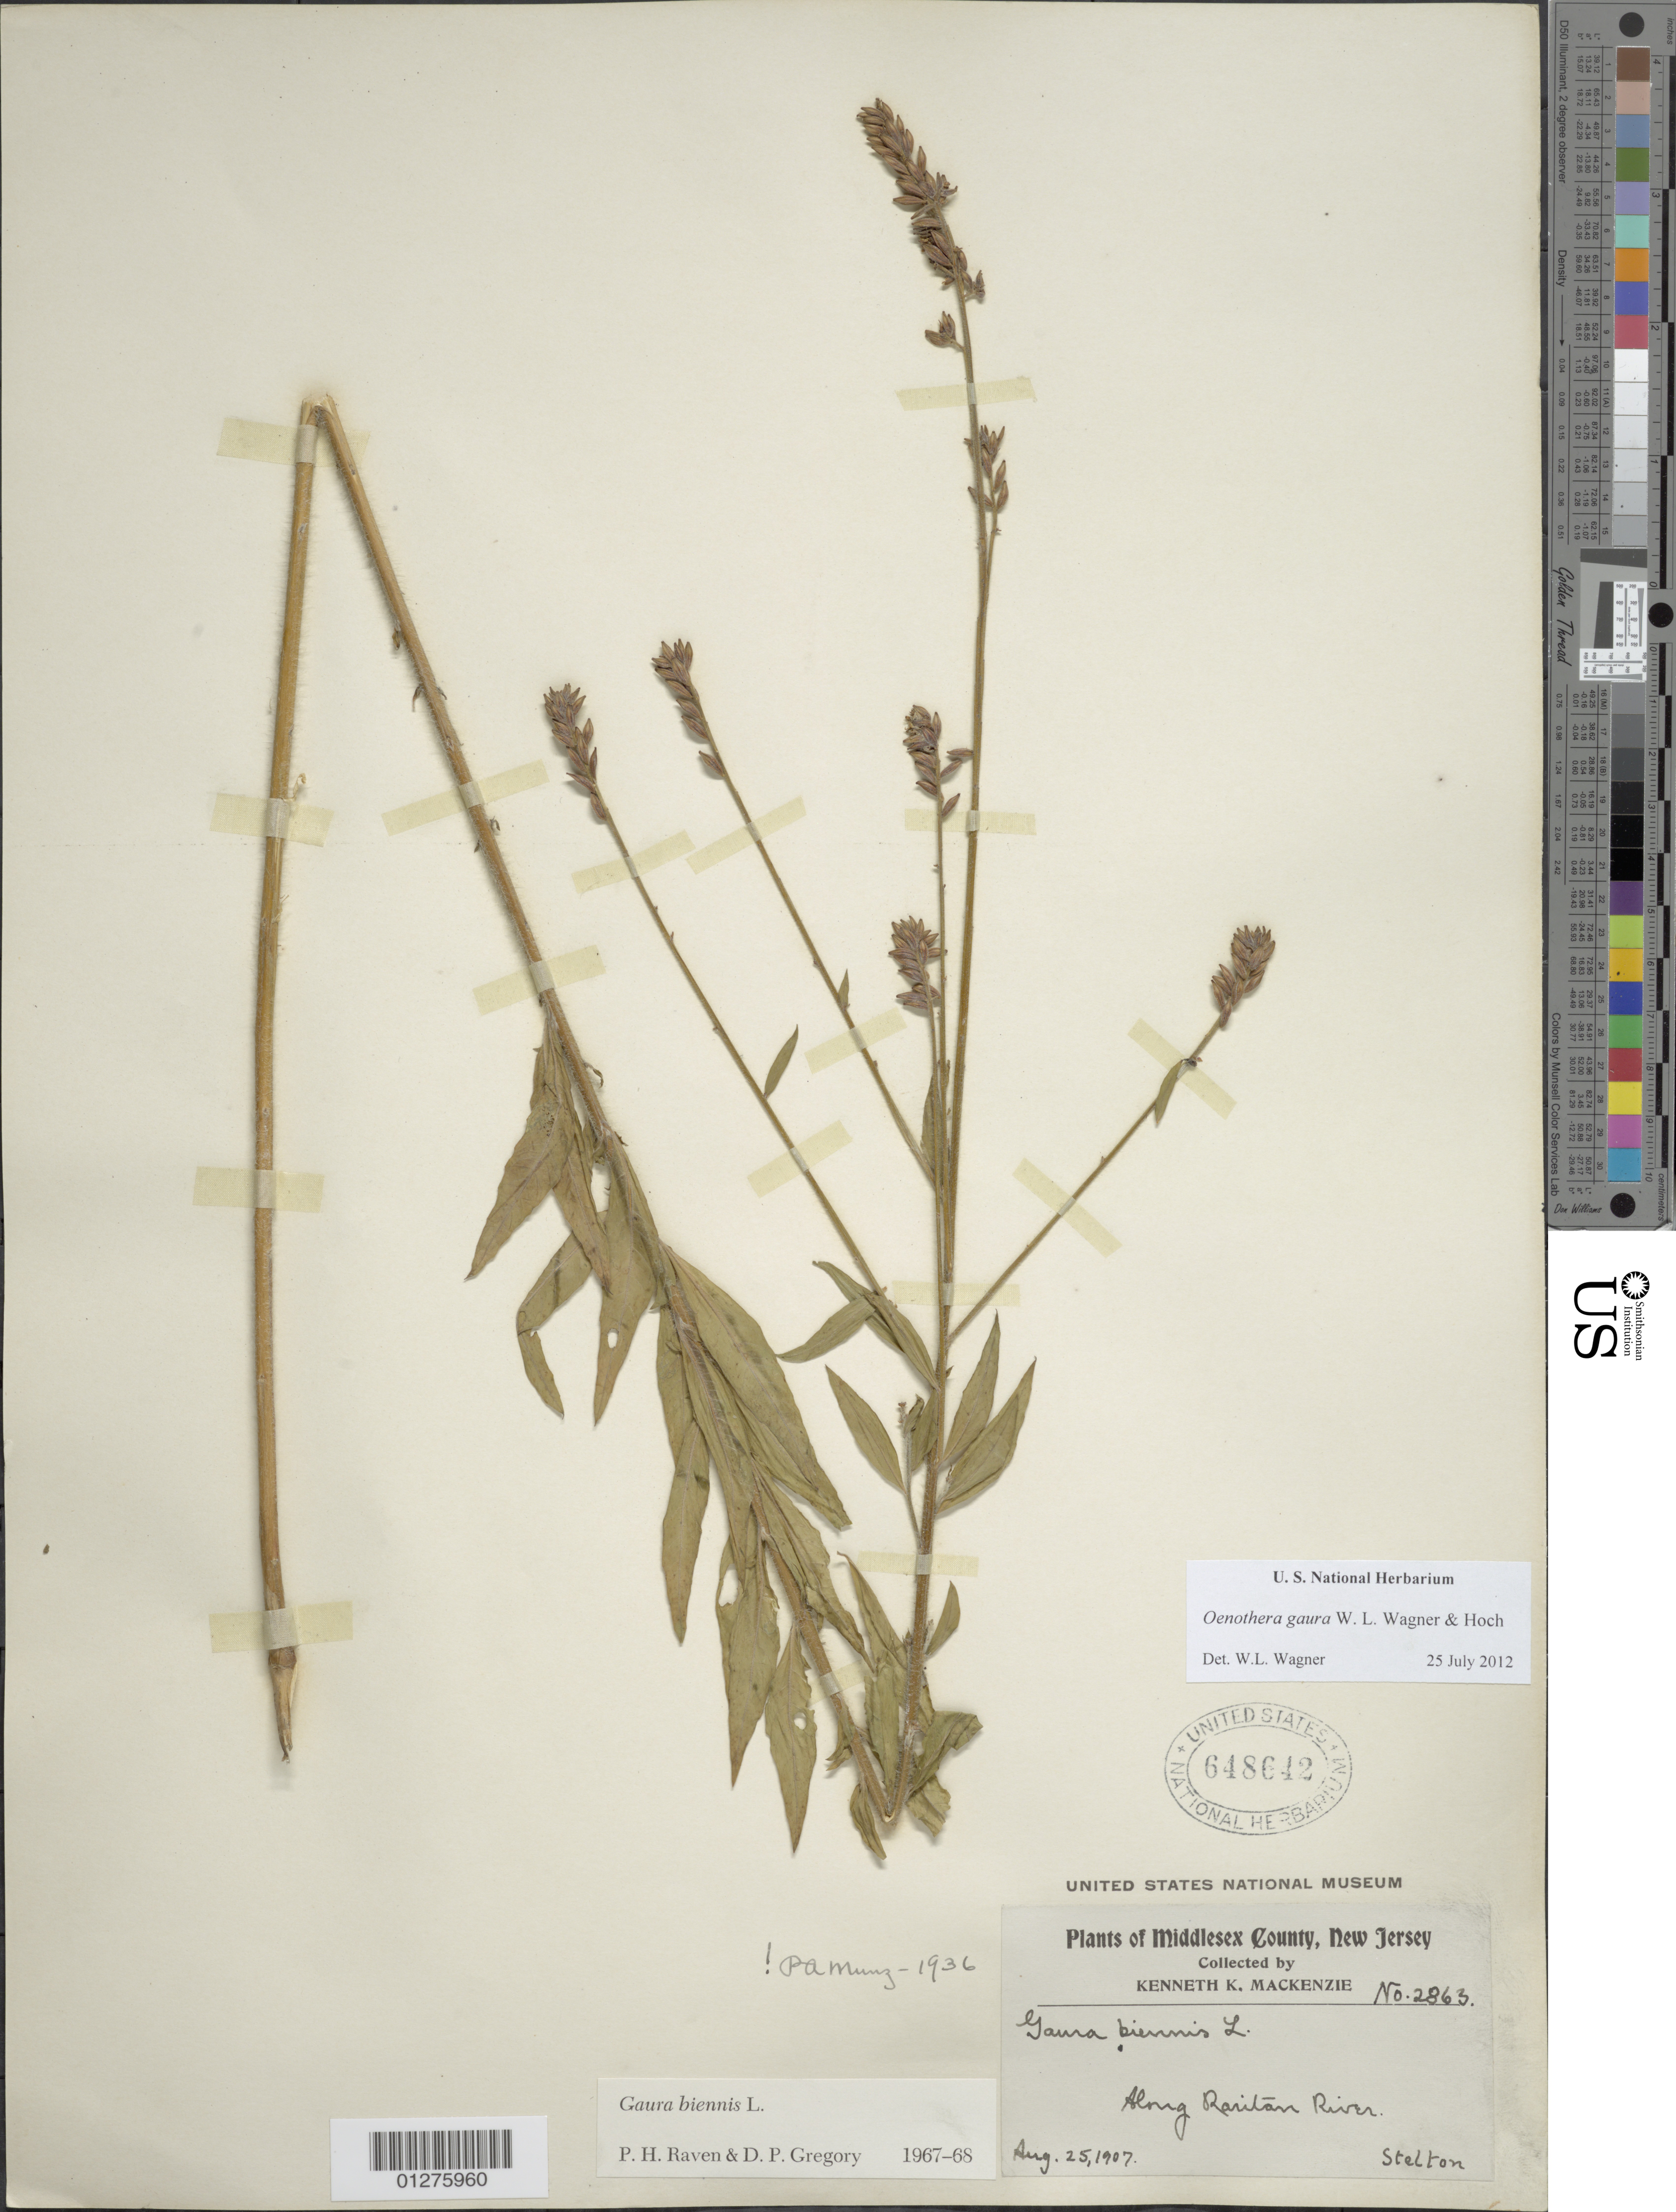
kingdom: Plantae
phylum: Tracheophyta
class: Magnoliopsida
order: Myrtales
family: Onagraceae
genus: Oenothera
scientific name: Oenothera gaura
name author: W.L. Wagner & Hoch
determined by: Wagner, W. L., (BOT), Smithsonian Institution - National Museum of Natural History (UNITED STATES)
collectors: K. K. Mackenzie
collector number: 2863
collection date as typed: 04 Aug 1907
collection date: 1907-08-04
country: United States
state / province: New Jersey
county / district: Middlesex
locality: Raritan River.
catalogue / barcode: US 648642